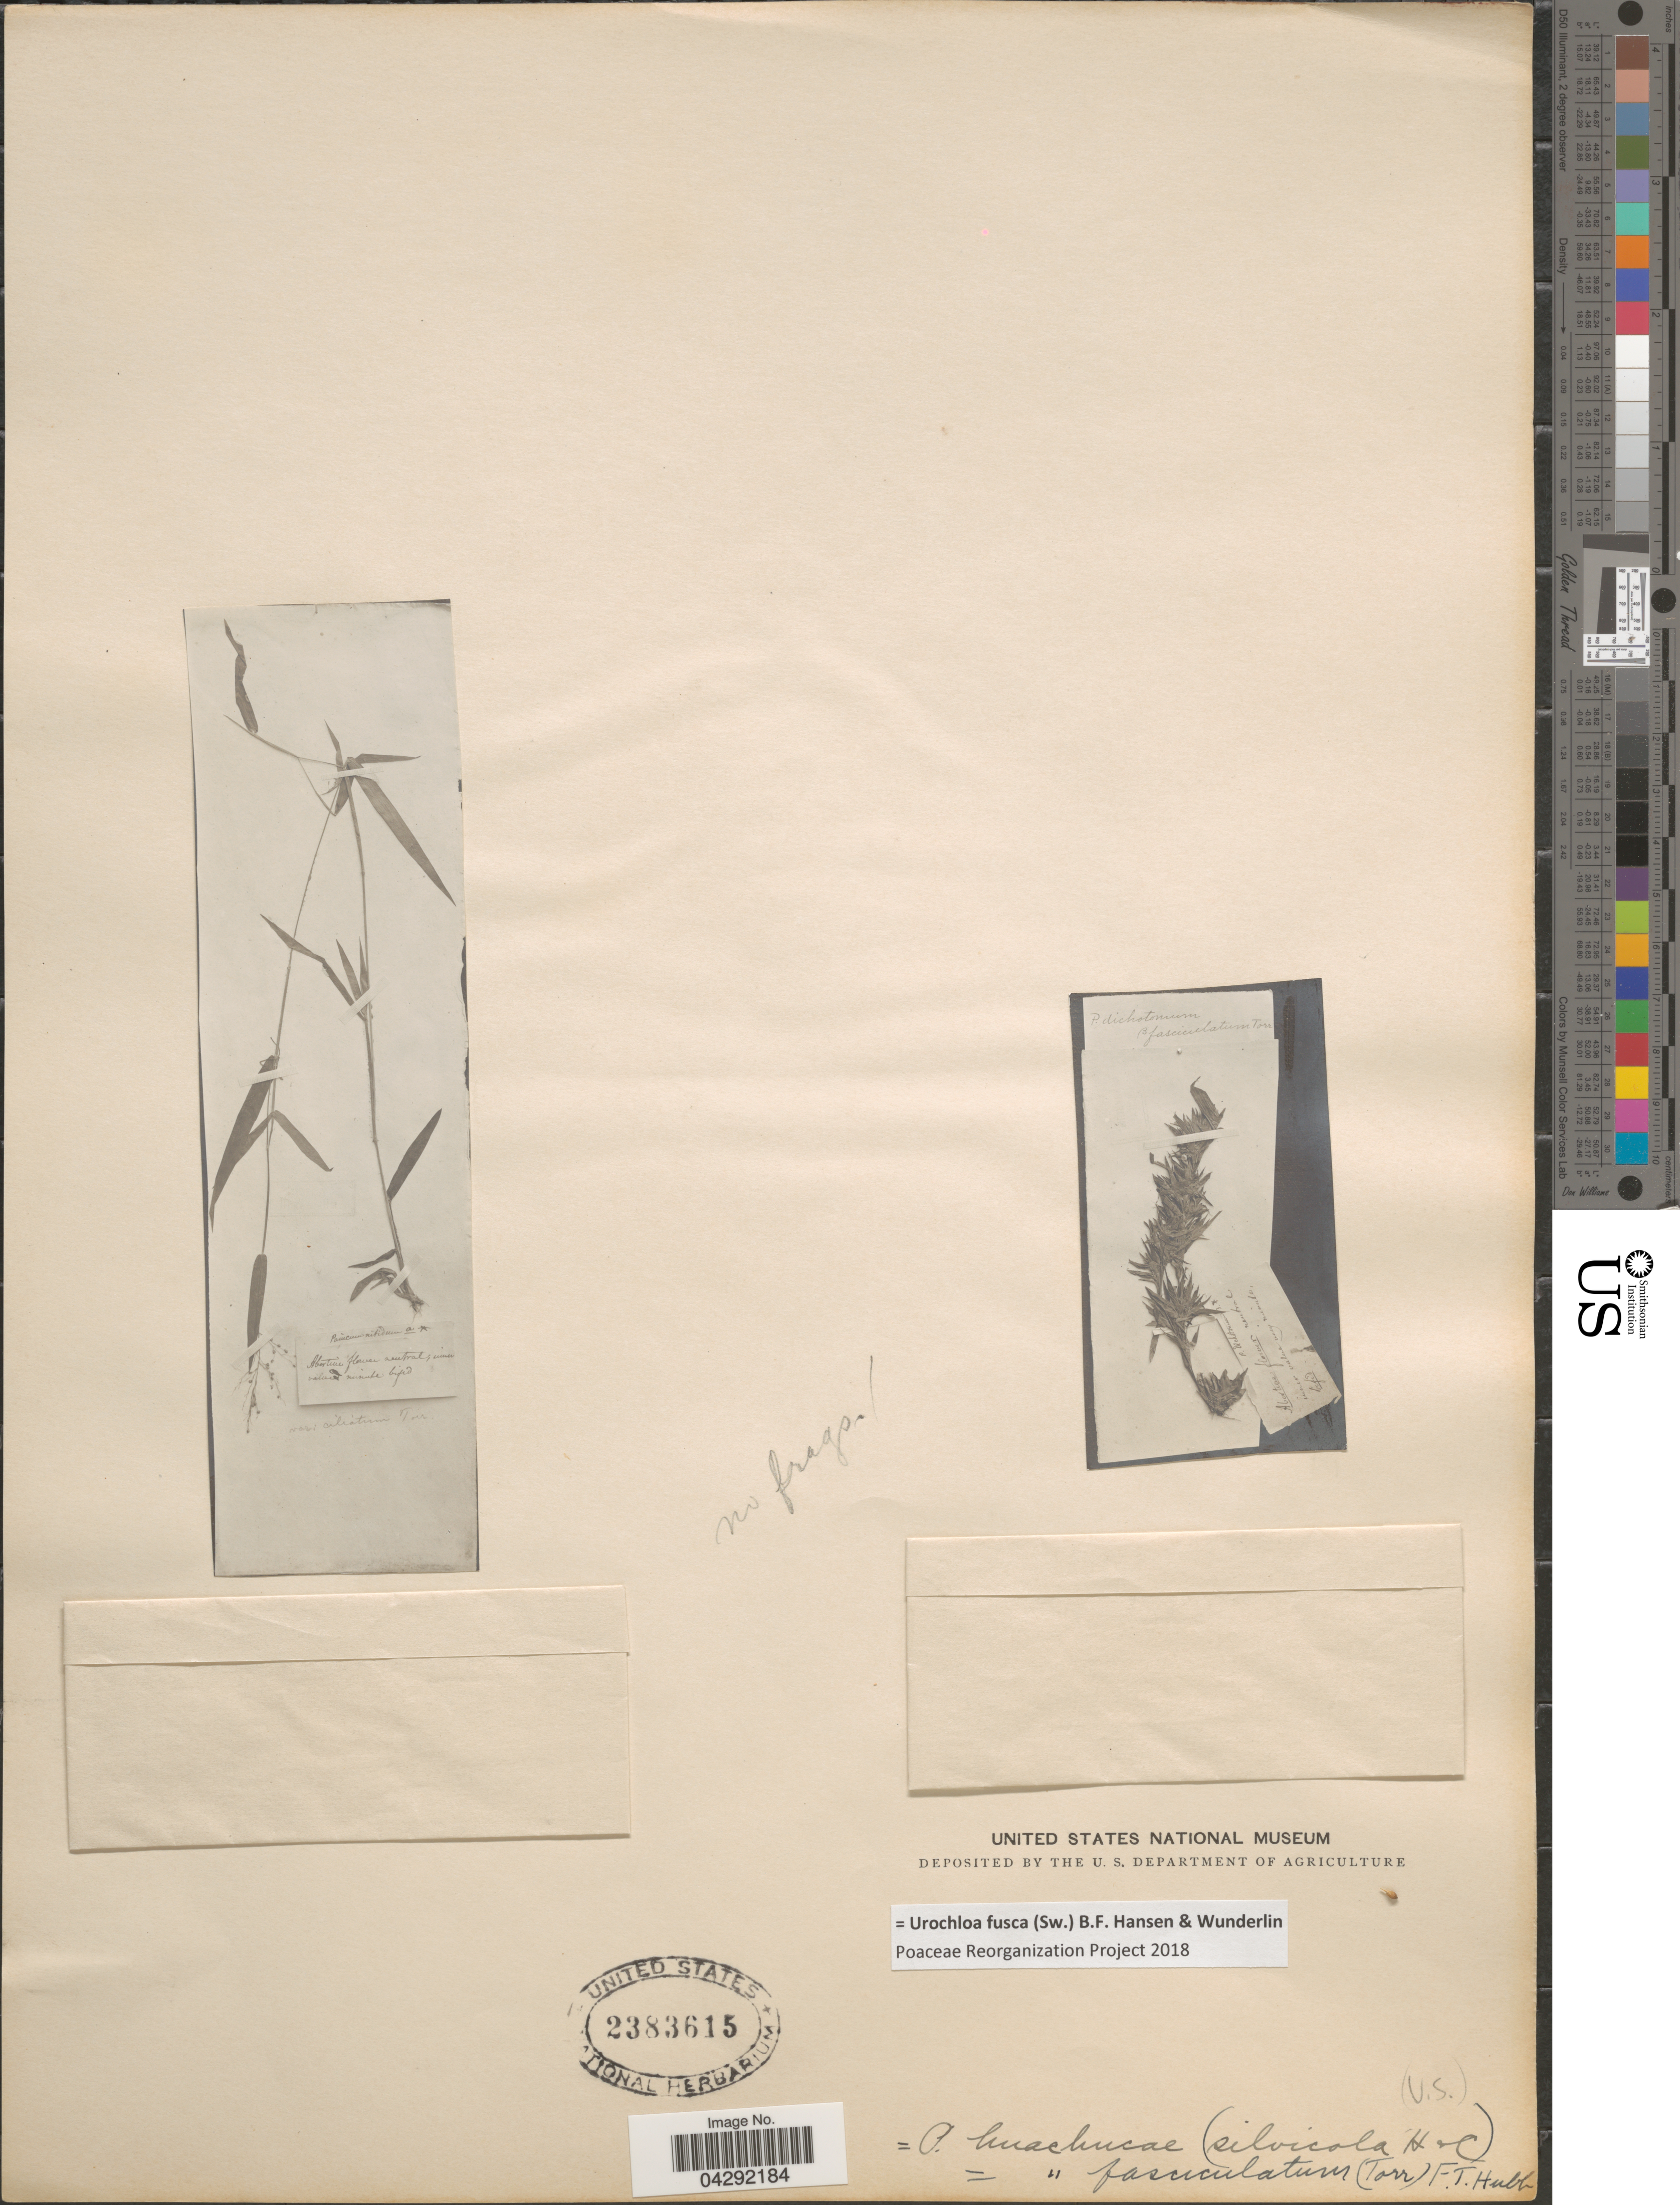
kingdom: Plantae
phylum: Tracheophyta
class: Liliopsida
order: Poales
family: Poaceae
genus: Urochloa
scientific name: Urochloa fusca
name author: (Sw.) B.F. Hansen & Wunderlin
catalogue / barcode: US 2383615